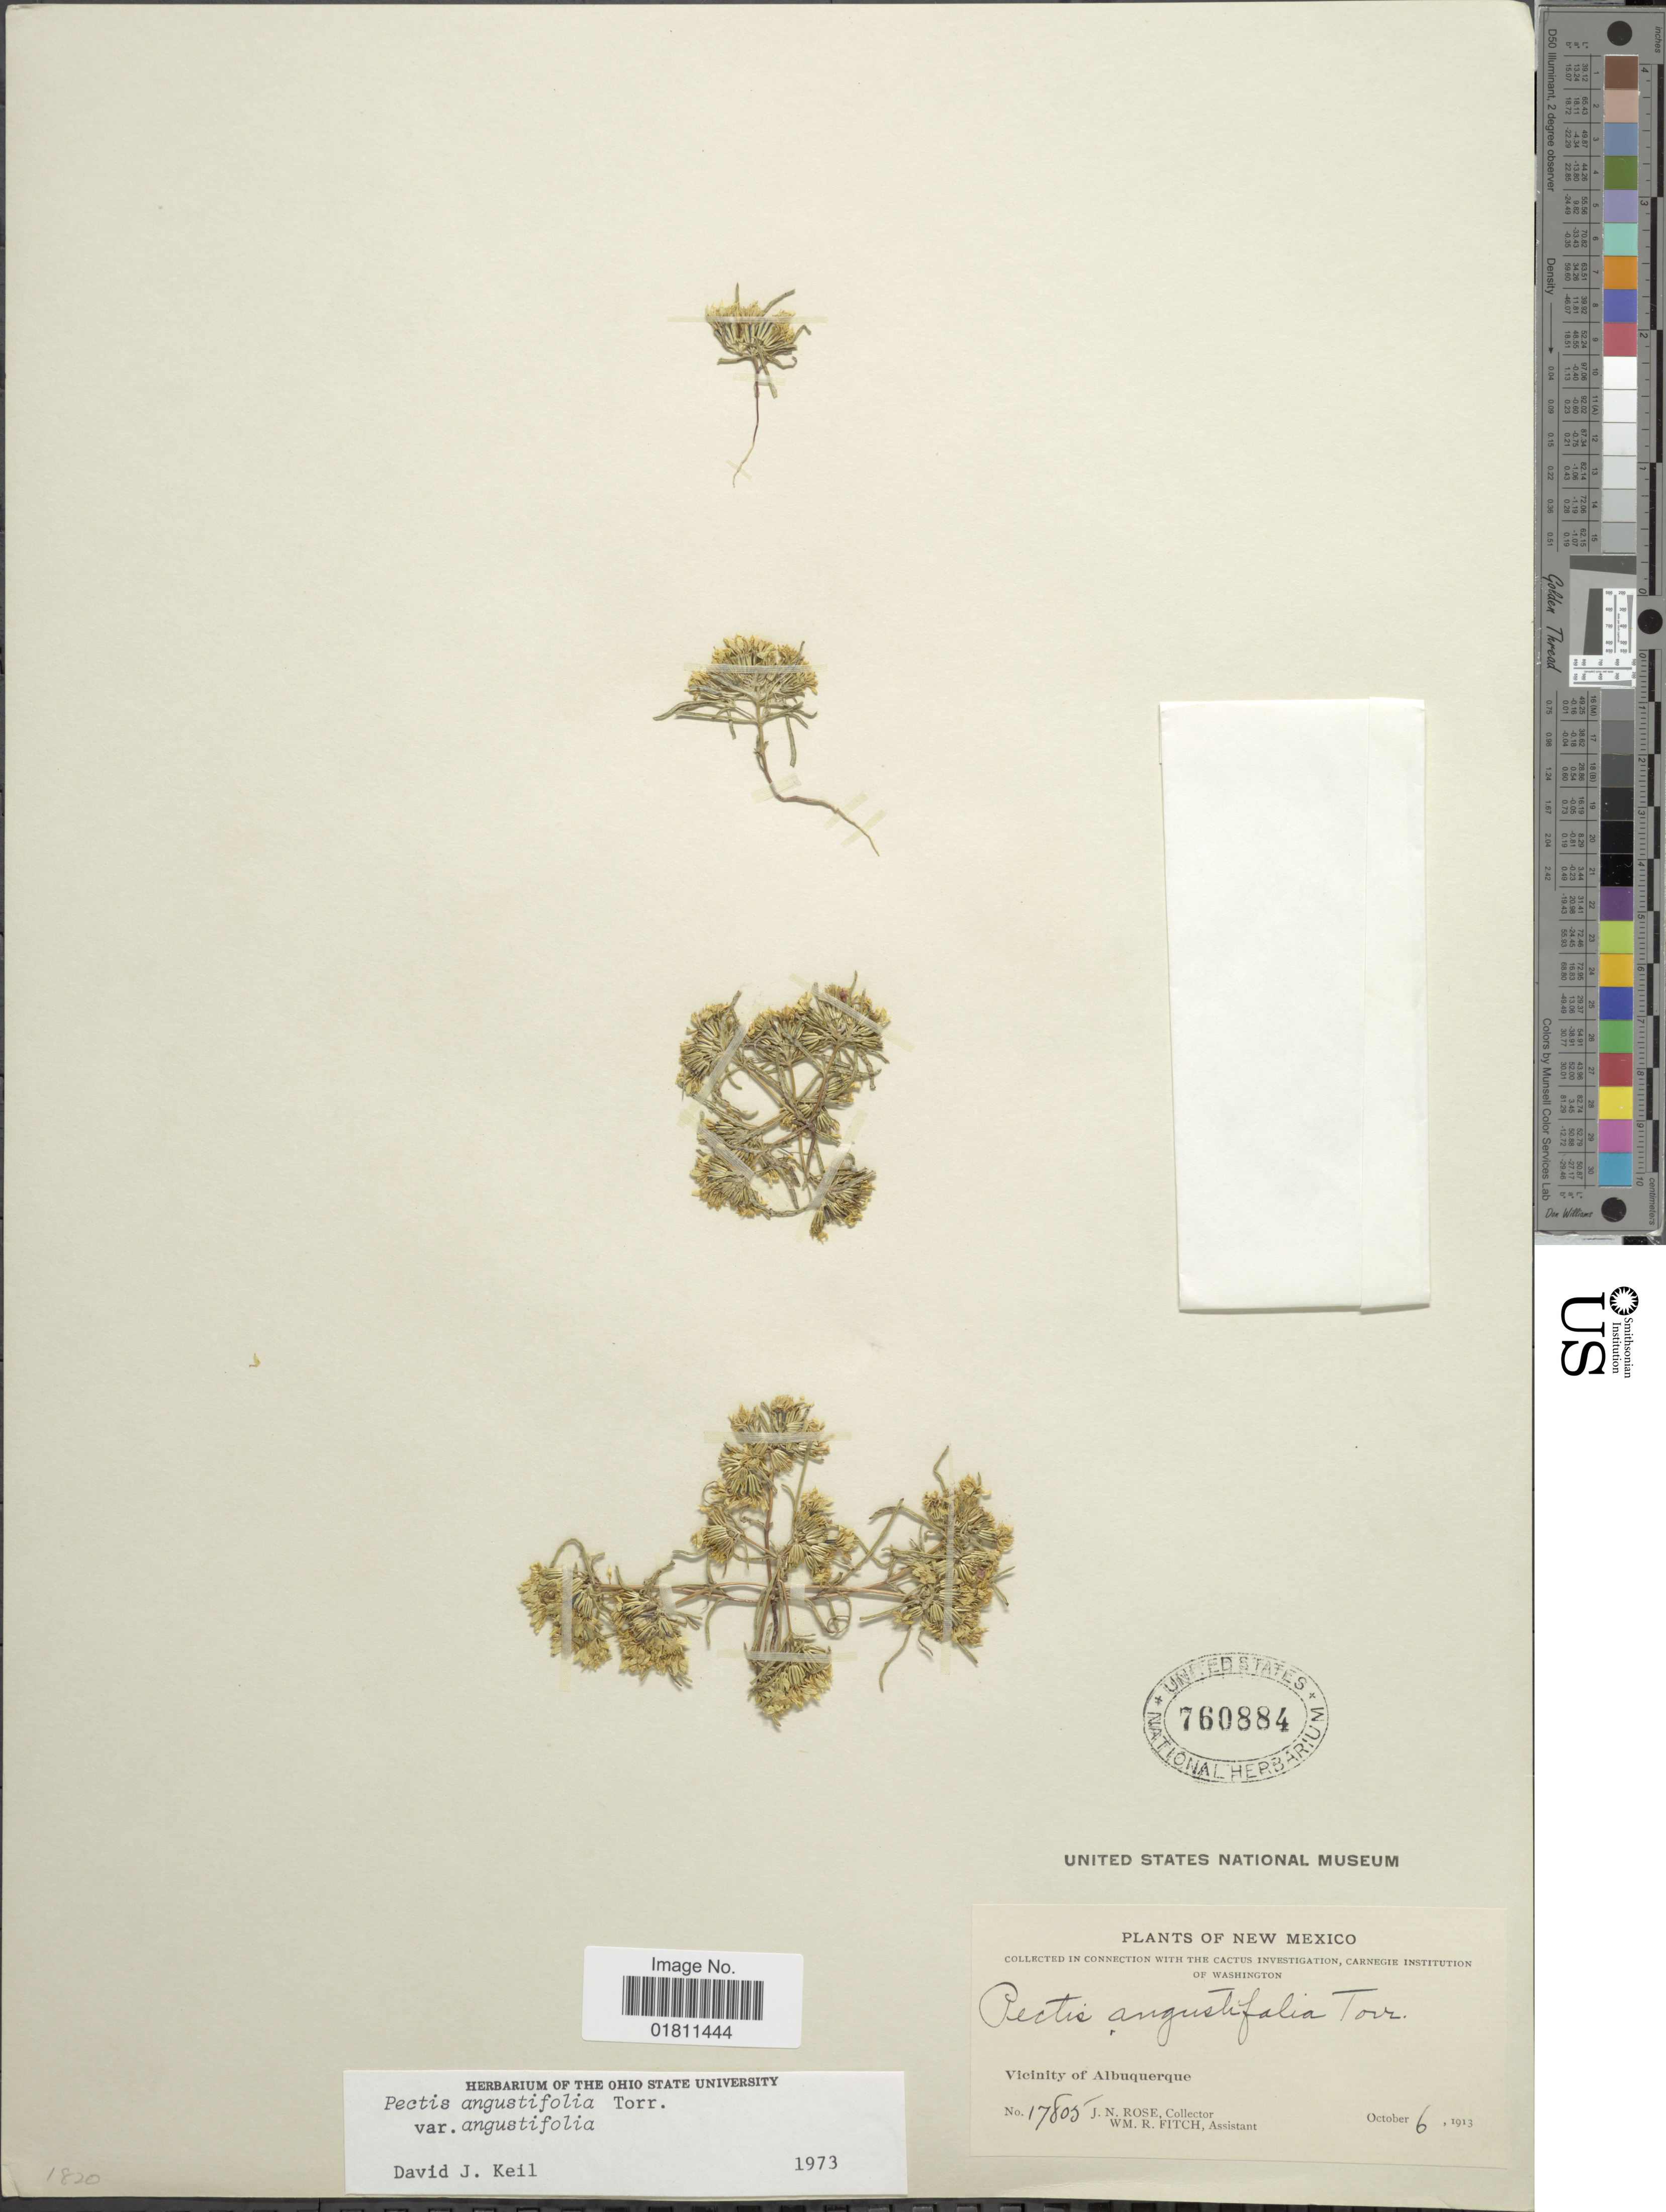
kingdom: Plantae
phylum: Tracheophyta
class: Magnoliopsida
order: Asterales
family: Asteraceae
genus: Pectis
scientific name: Pectis angustifolia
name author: Torr.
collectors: J. N. Rose & W. R. Fitch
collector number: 17805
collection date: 1913-10-06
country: United States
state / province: New Mexico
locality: New Mexico. Vicinity of Albuquerque.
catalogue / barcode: US 760884